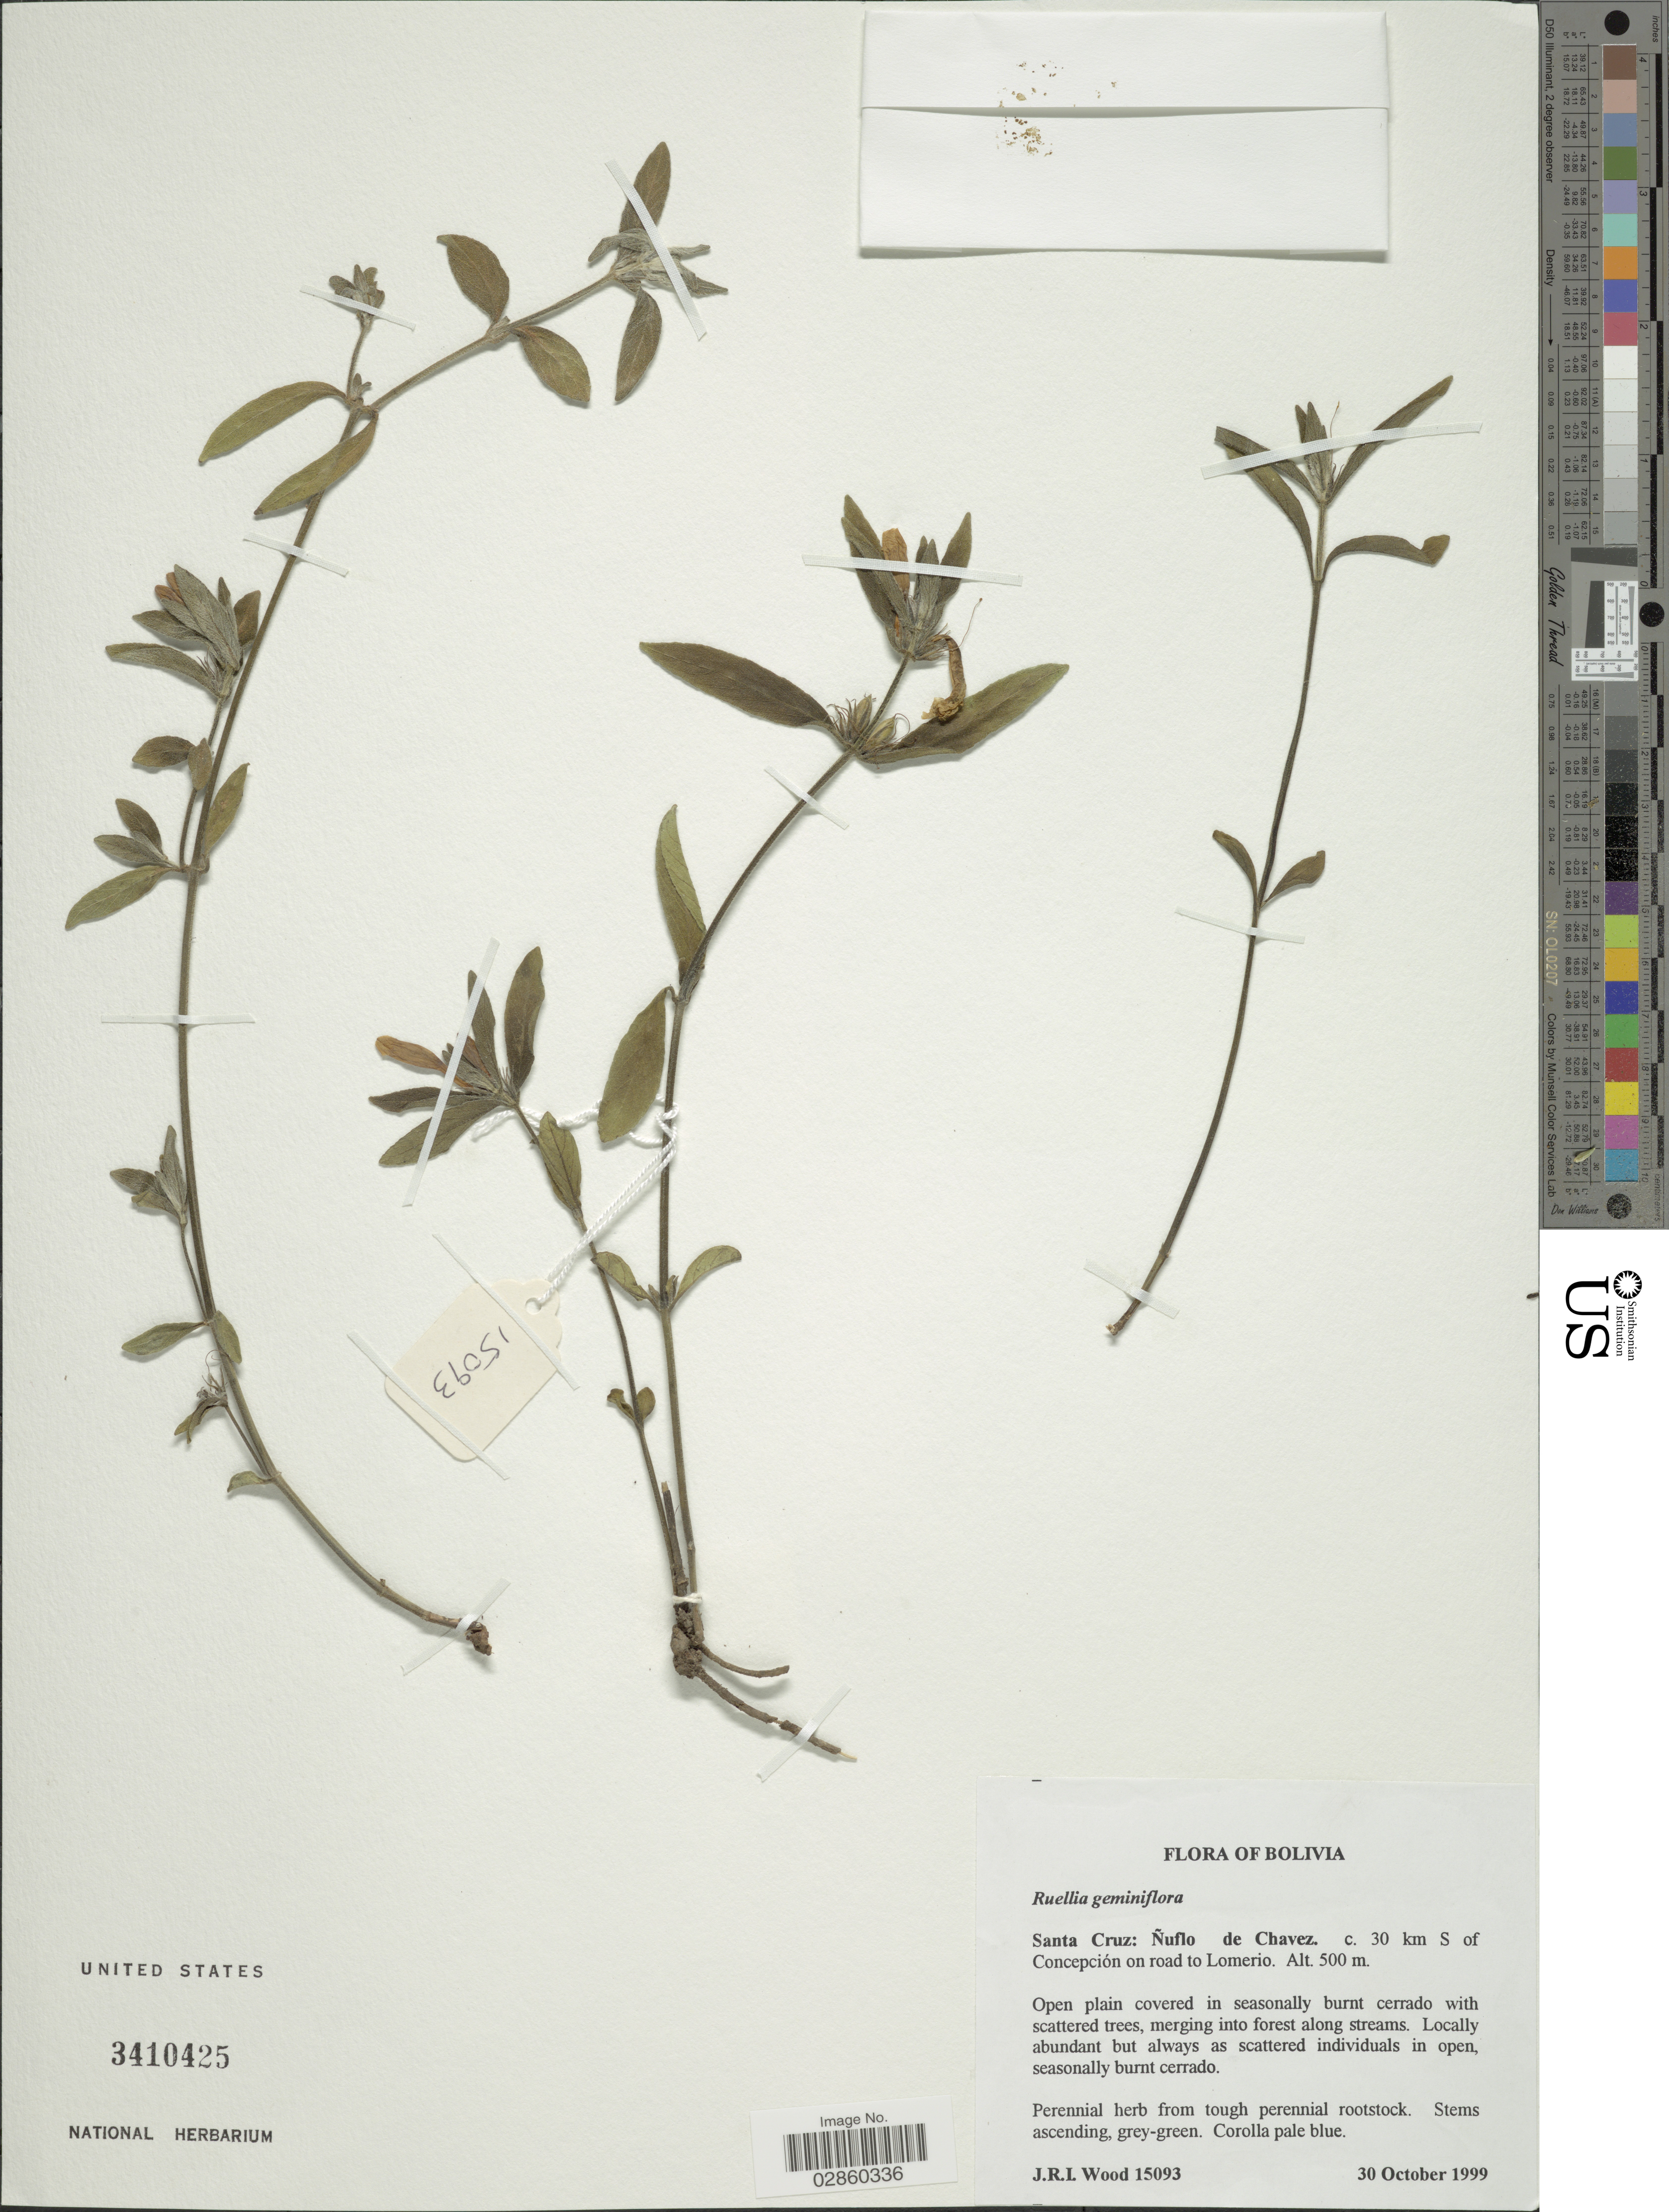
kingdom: Plantae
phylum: Tracheophyta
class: Magnoliopsida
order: Lamiales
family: Acanthaceae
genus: Ruellia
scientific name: Ruellia geminiflora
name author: Kunth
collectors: J. R. I. Wood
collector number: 15093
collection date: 1999-10-30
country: Bolivia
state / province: Santa Cruz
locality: Ñuflo de Chavez, c. 30 km S of Concepción on road to Lomerio.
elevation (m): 500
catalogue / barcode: US 3410425